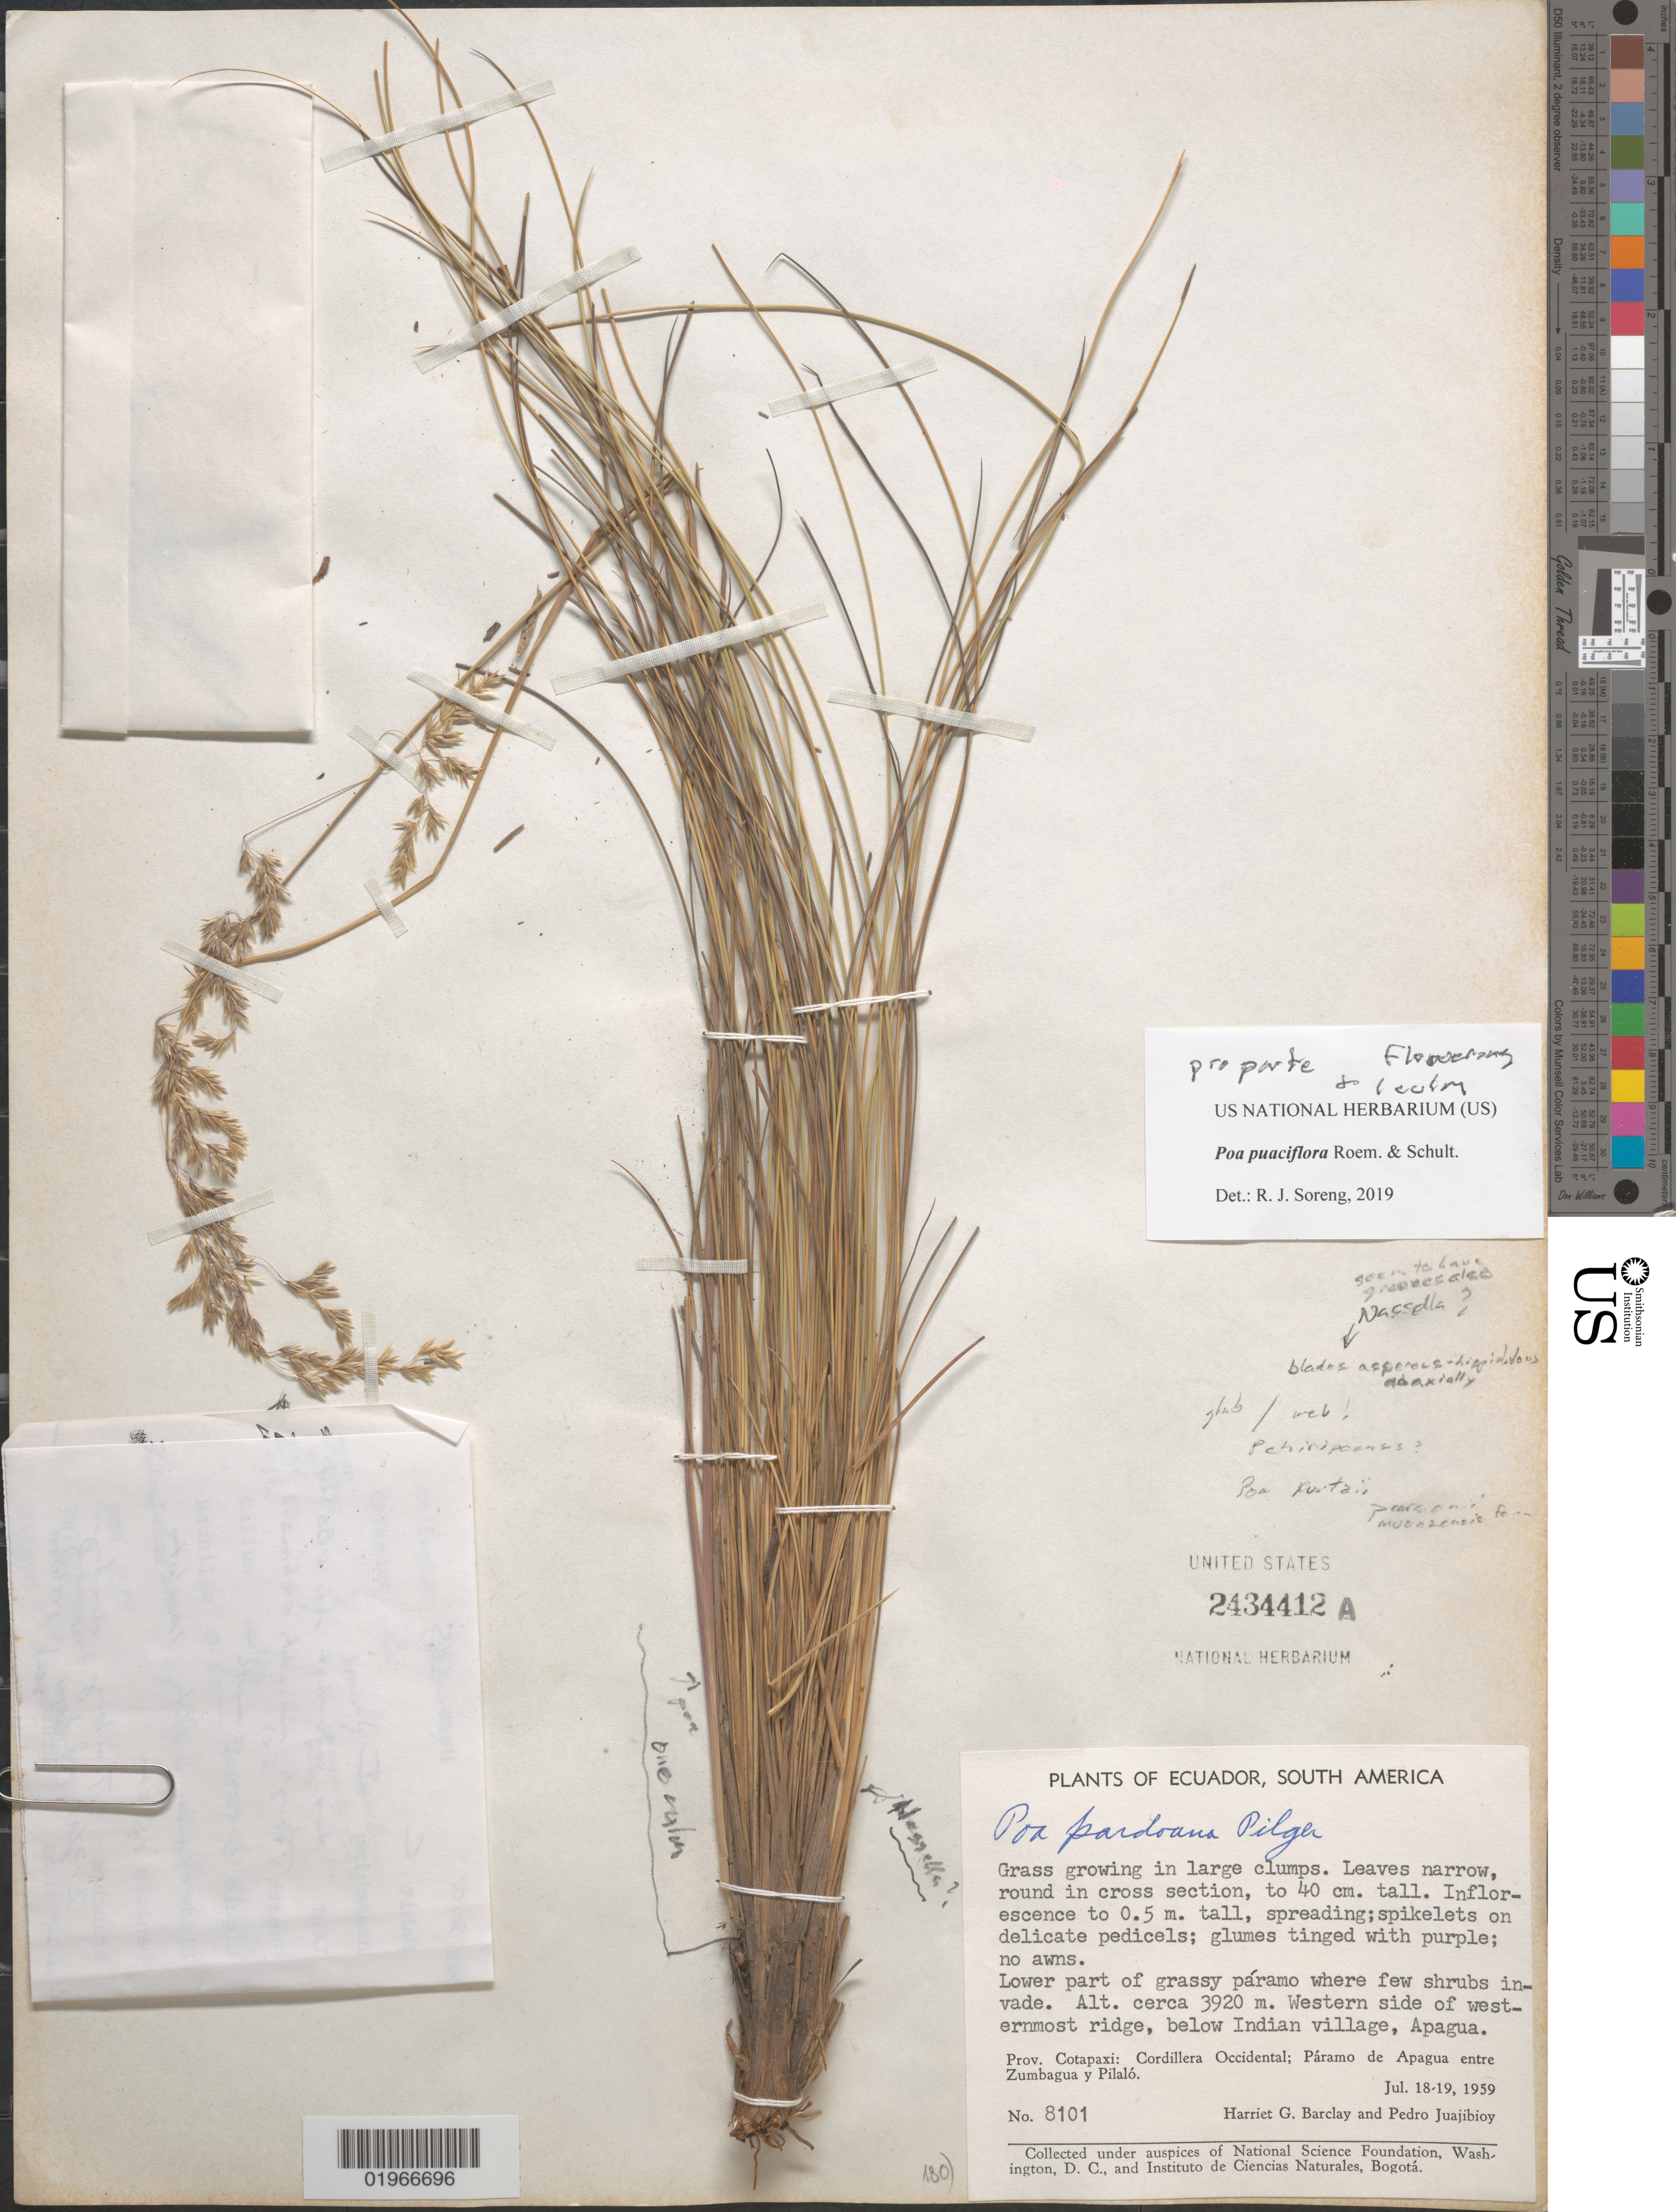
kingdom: Plantae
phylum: Tracheophyta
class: Liliopsida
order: Poales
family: Poaceae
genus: Poa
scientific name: Poa pauciflora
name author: Roem. & Schult.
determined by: Soreng, Robert J., Research Associate (BOT), Smithsonian Institution - National Museum of Natural History (UNITED STATES)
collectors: H. G. Barclay & P. Juajibioy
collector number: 8101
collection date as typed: Jul. 18-19, 1959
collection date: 1959-07-18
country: Ecuador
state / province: Cotopaxi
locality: Western side of westernmost ridge, below Indian village, Apagua.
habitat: Lower part of grassy páramo where few shrubs invade.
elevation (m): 3920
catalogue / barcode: US 2434412A